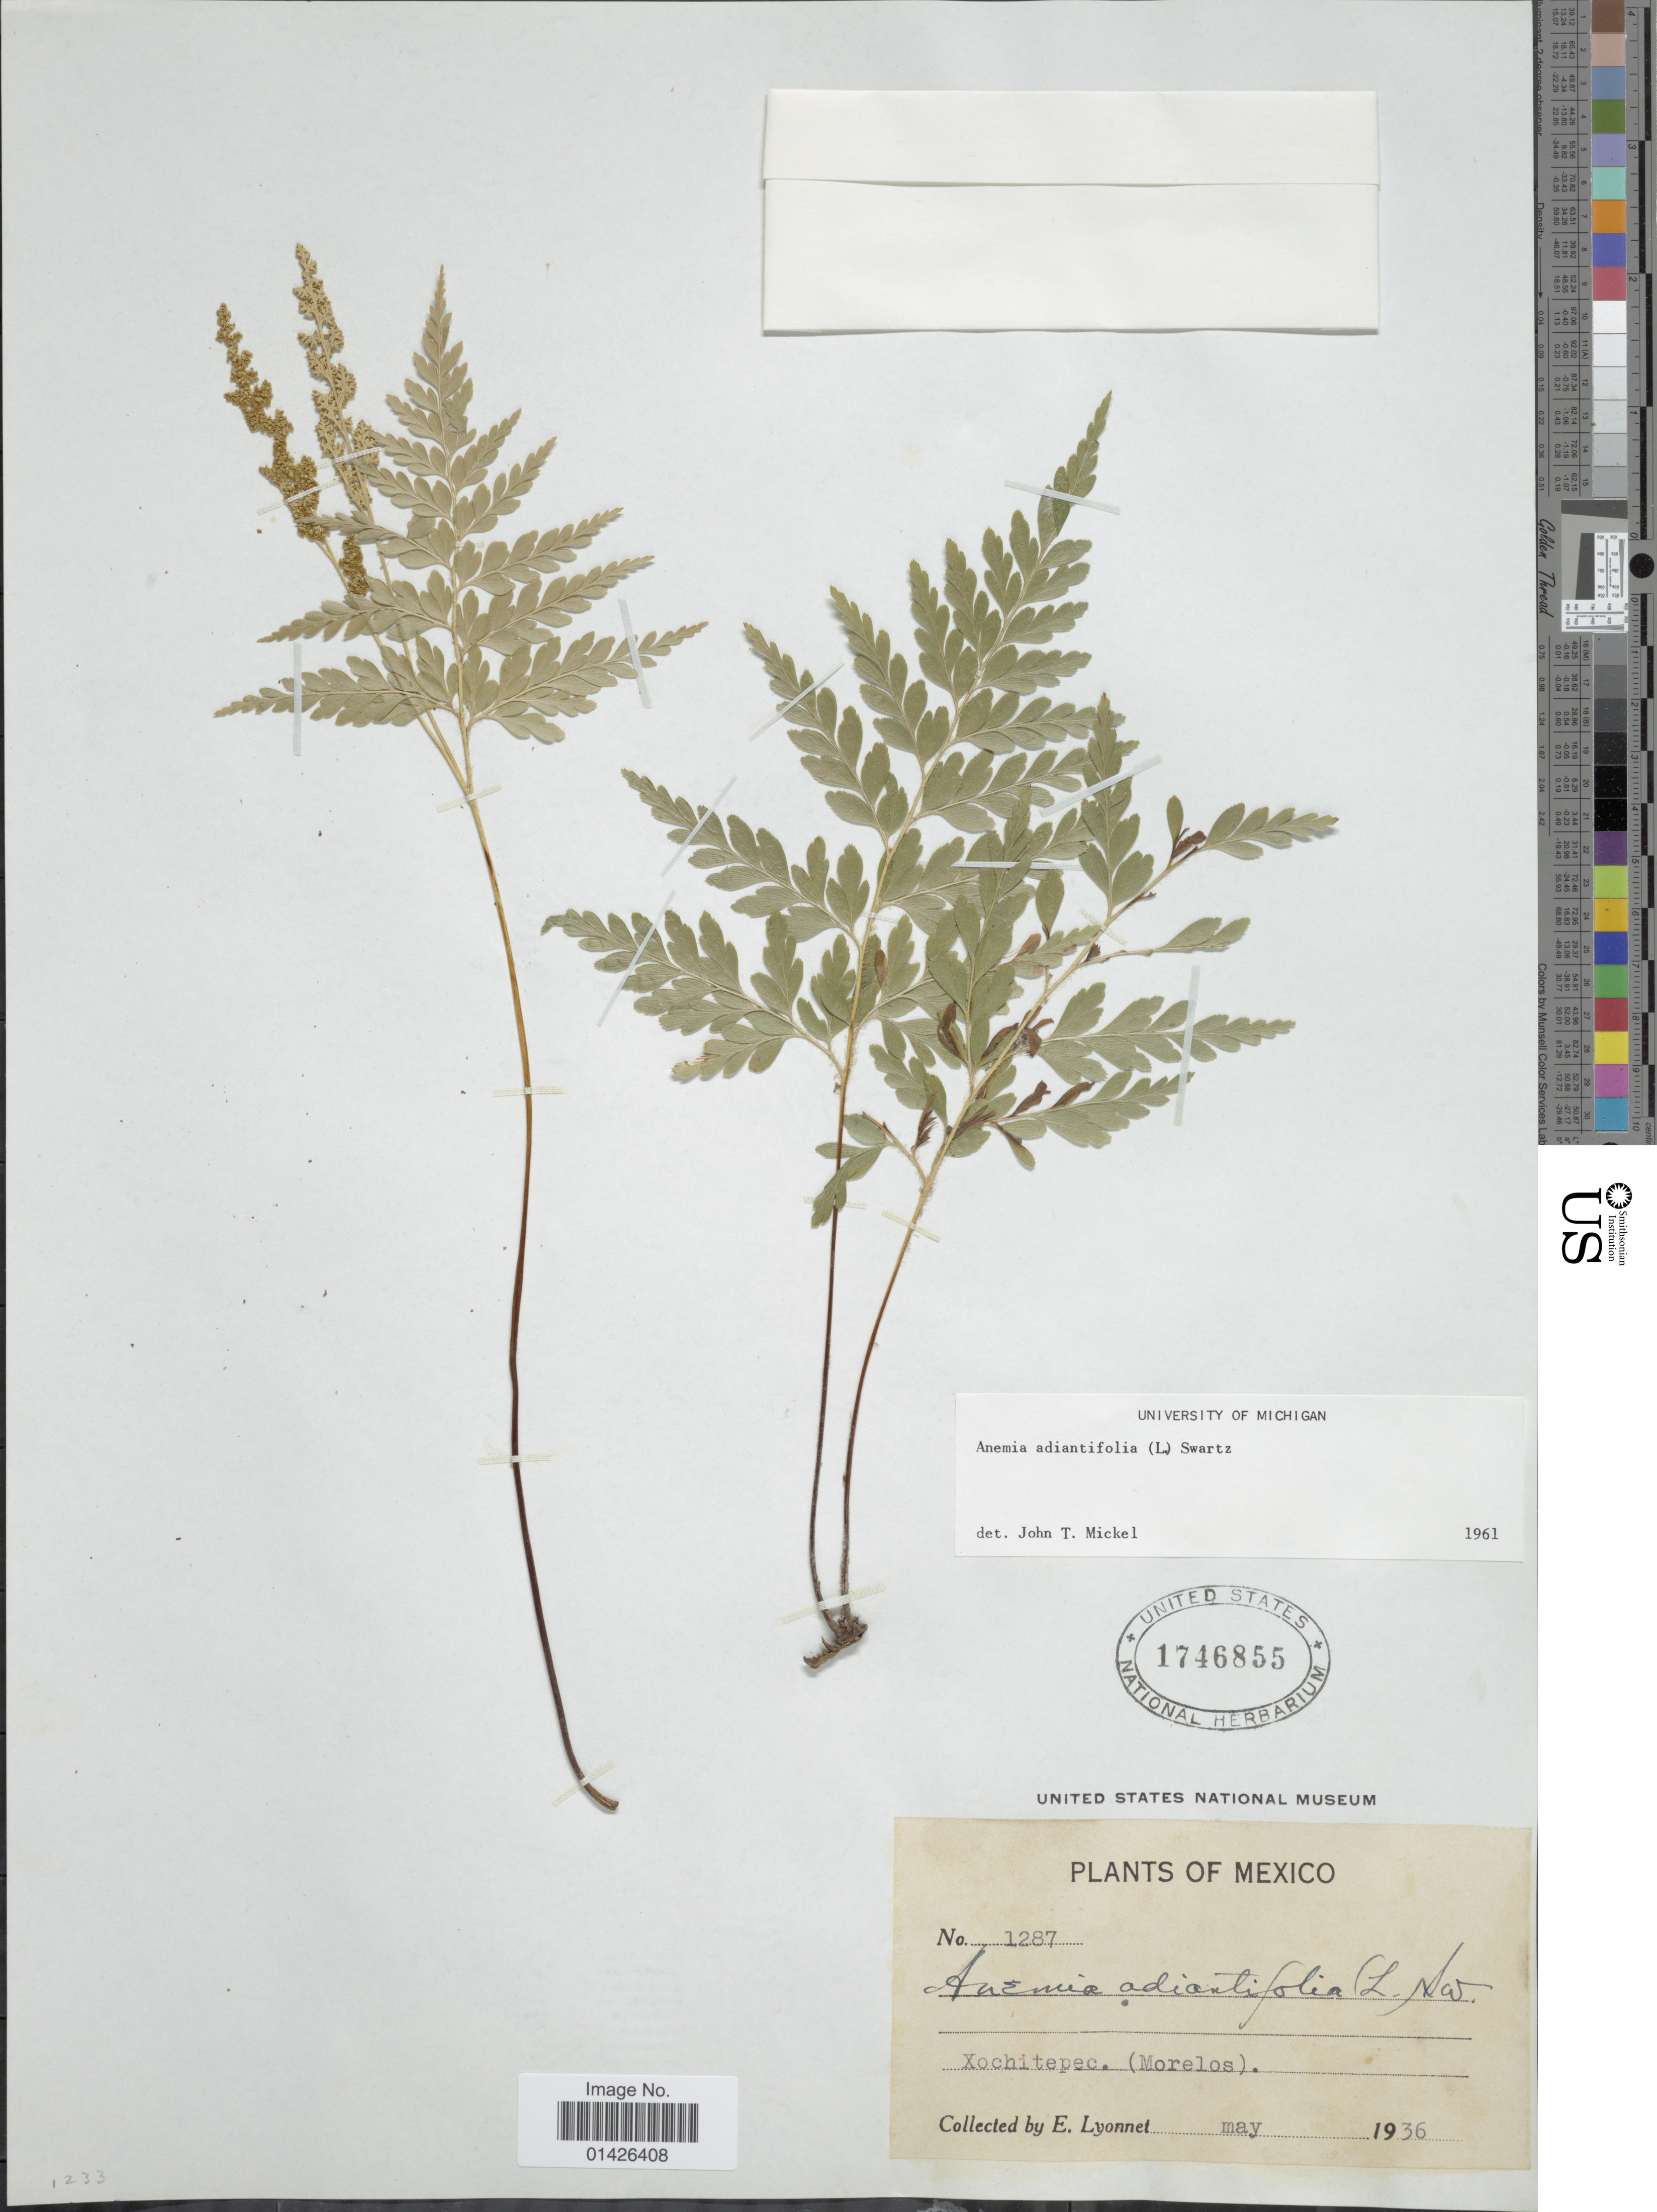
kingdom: Plantae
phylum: Tracheophyta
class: Polypodiopsida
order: Schizaeales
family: Anemiaceae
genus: Anemia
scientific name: Anemia adiantifolia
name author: (L.) Sw.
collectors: E. Lyonnet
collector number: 1287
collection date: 1936-05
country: Mexico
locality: Xochitepec (Morelos)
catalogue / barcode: US 1746855